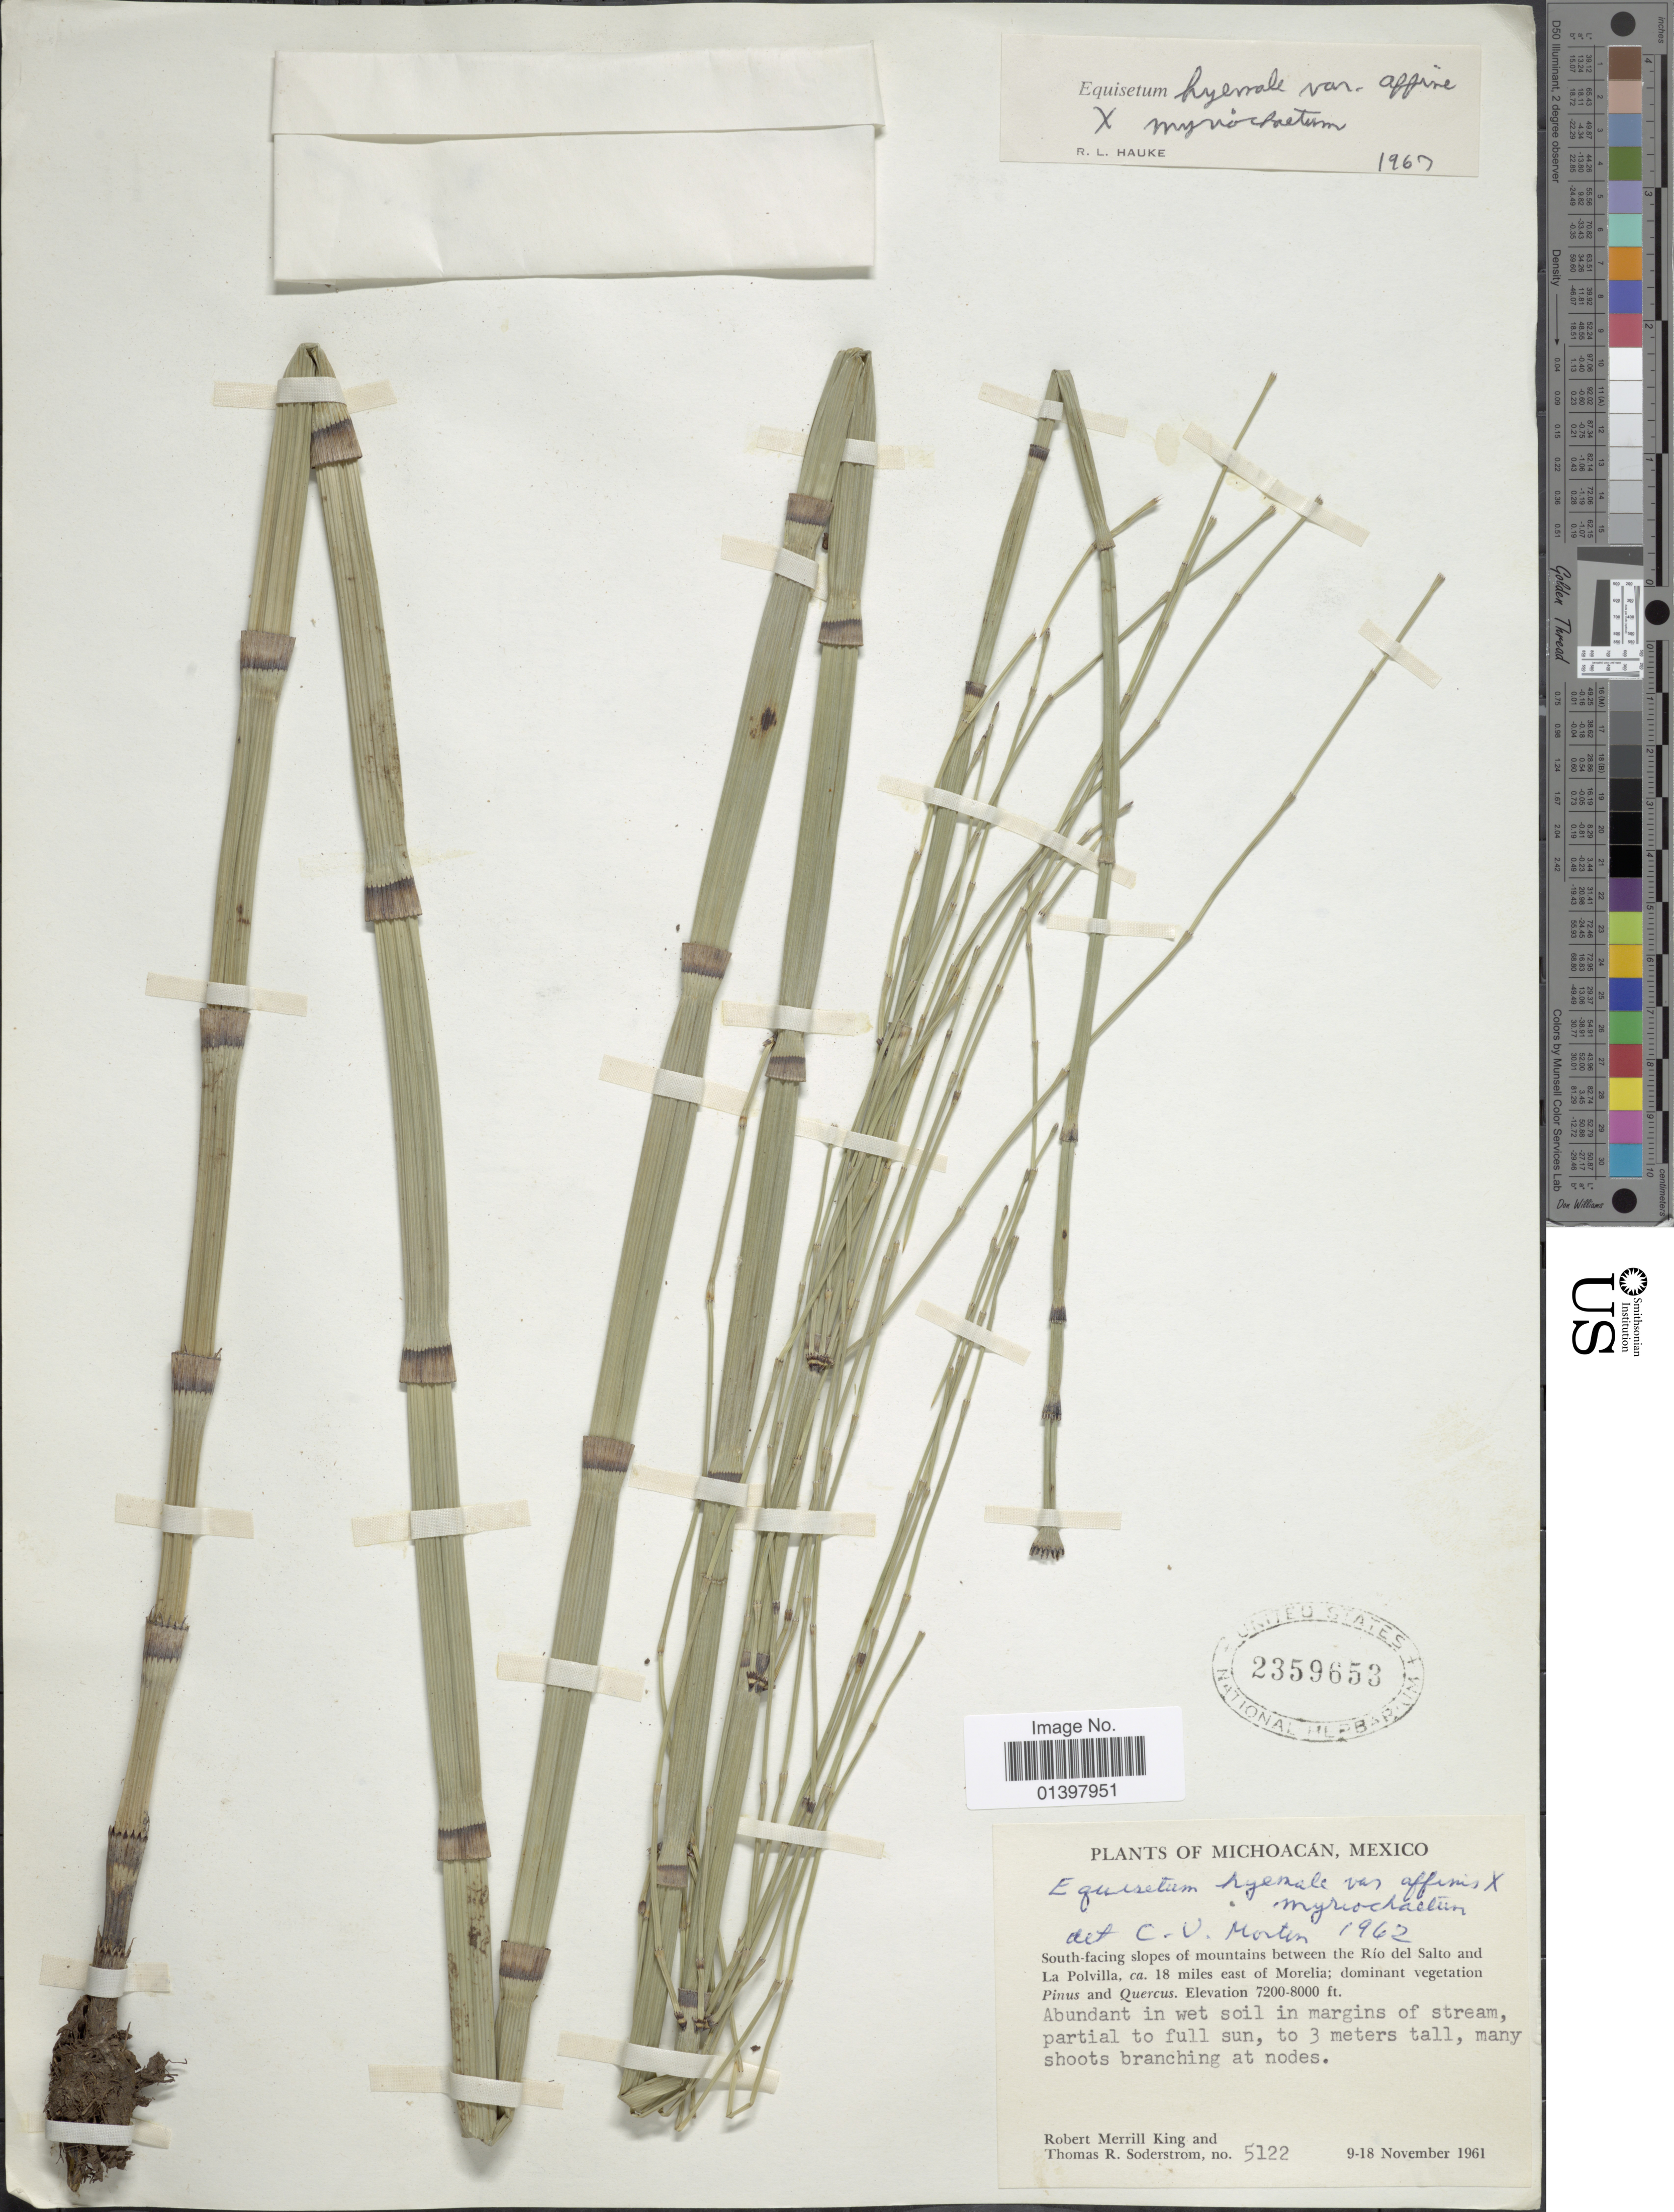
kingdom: Plantae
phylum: Tracheophyta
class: Polypodiopsida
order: Equisetales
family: Equisetaceae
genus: Equisetum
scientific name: Equisetum hyemale x E. myriochaetum Schltdl. & Cham.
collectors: R. M. King & T. R. Soderstrom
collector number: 5122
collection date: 1961-11-09/1961-11-18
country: Mexico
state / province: Michoacán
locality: Southfacing slopes of mountain between Rio del Salto and La Polvilla, ca 18 miles easy of Morelia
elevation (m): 2195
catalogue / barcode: US 2359653